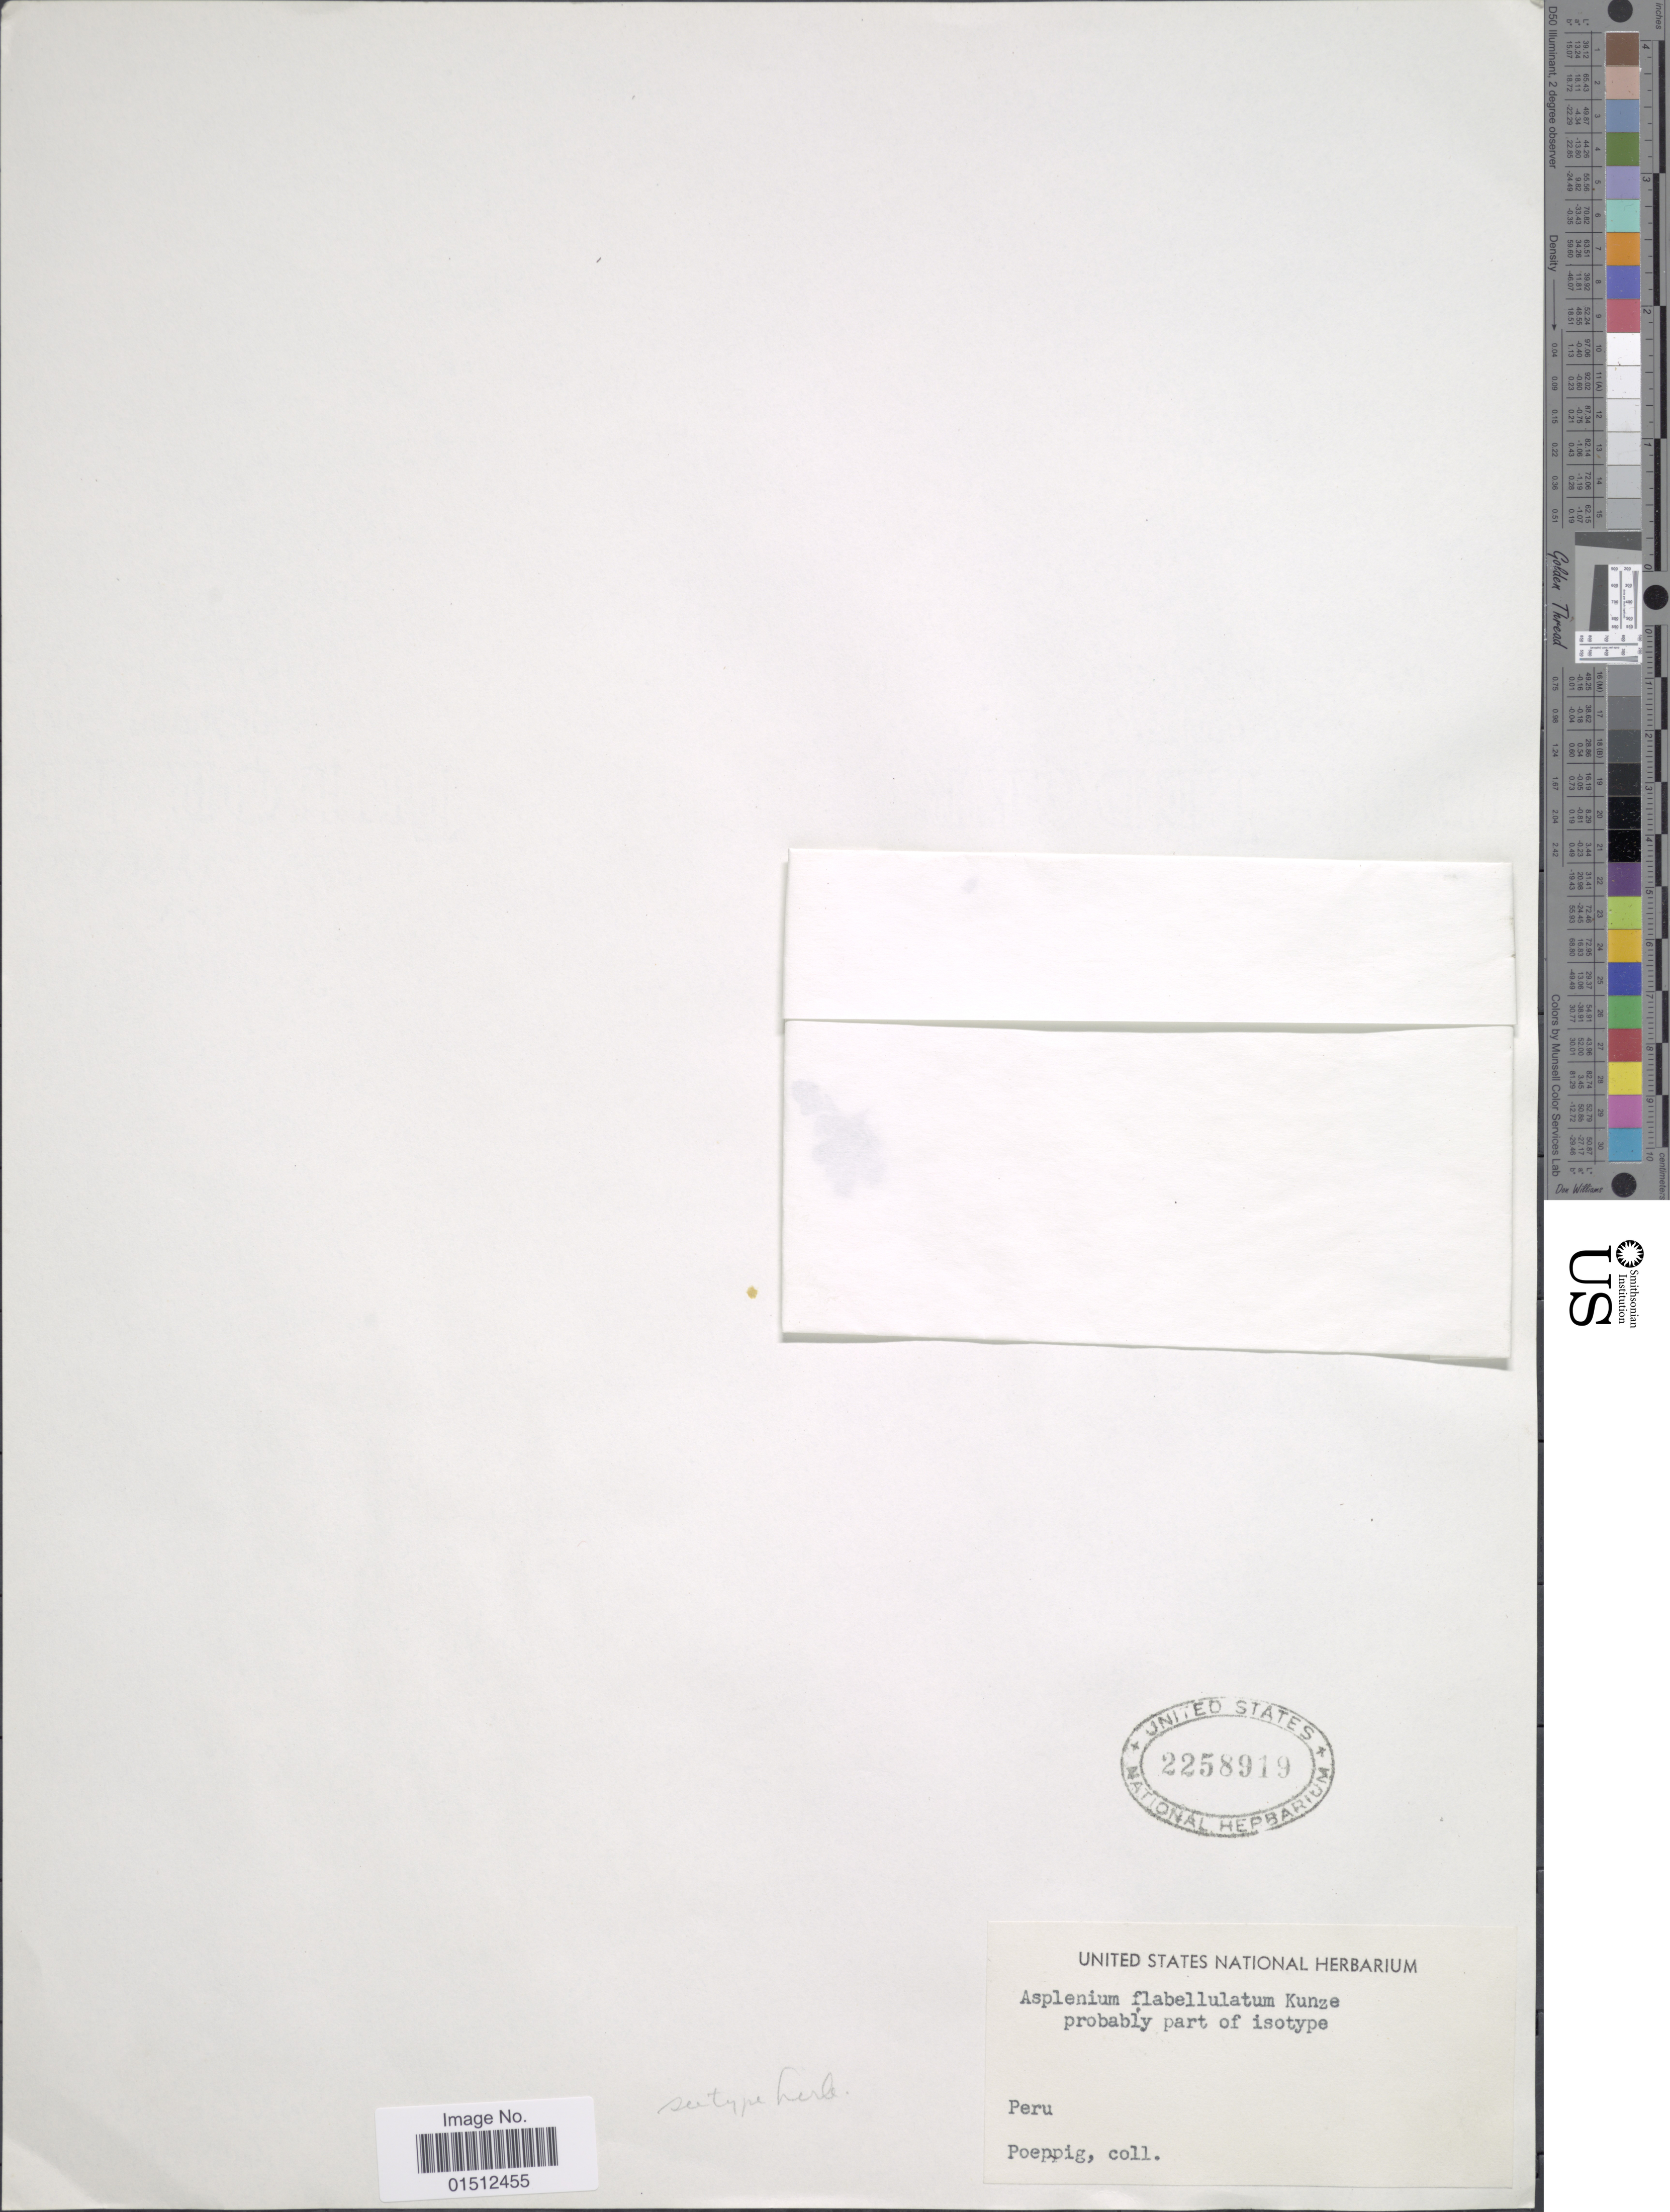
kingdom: Plantae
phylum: Tracheophyta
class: Polypodiopsida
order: Polypodiales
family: Aspleniaceae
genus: Asplenium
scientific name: Asplenium radicans var. dentatum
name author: (Klotzsch) Bonap.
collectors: Poeppig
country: Peru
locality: Peru.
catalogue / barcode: US 2258919